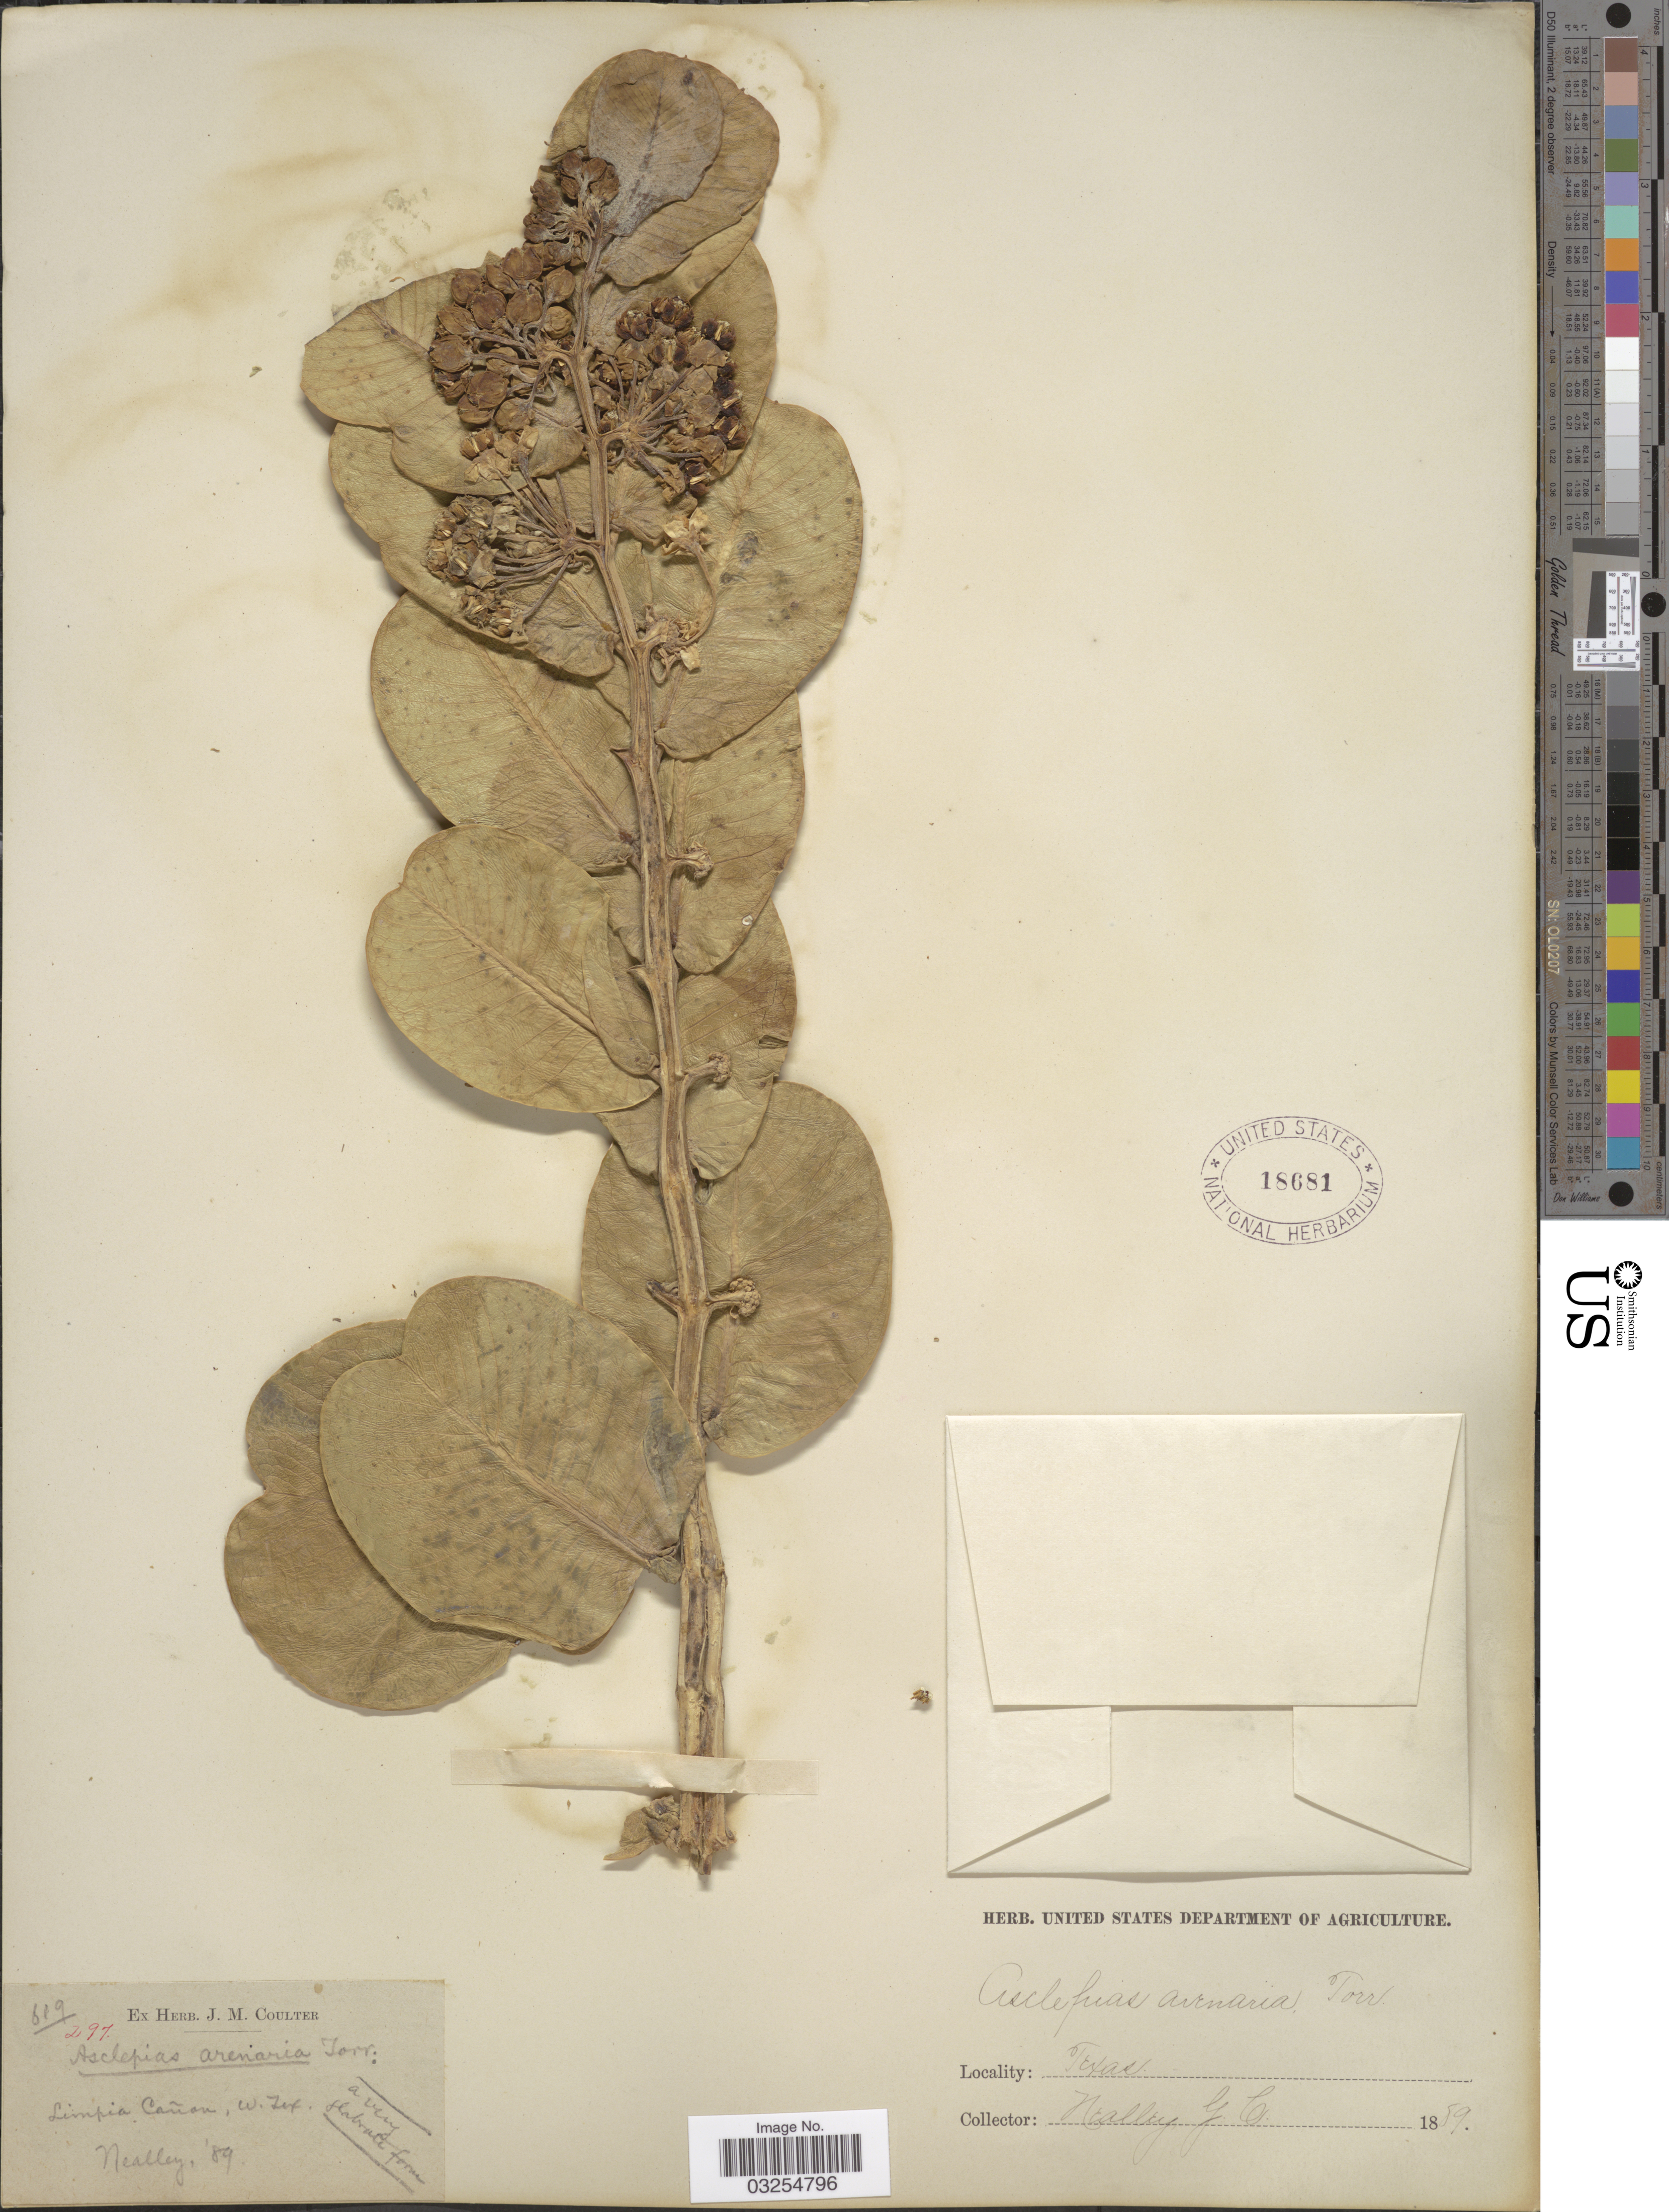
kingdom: Plantae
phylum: Tracheophyta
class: Magnoliopsida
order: Gentianales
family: Apocynaceae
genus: Asclepias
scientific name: Asclepias latifolia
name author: Torr.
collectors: G. Neally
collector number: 619/297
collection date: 1889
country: United States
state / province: Texas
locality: Limpia Cañon, W. Tex.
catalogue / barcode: US 18681